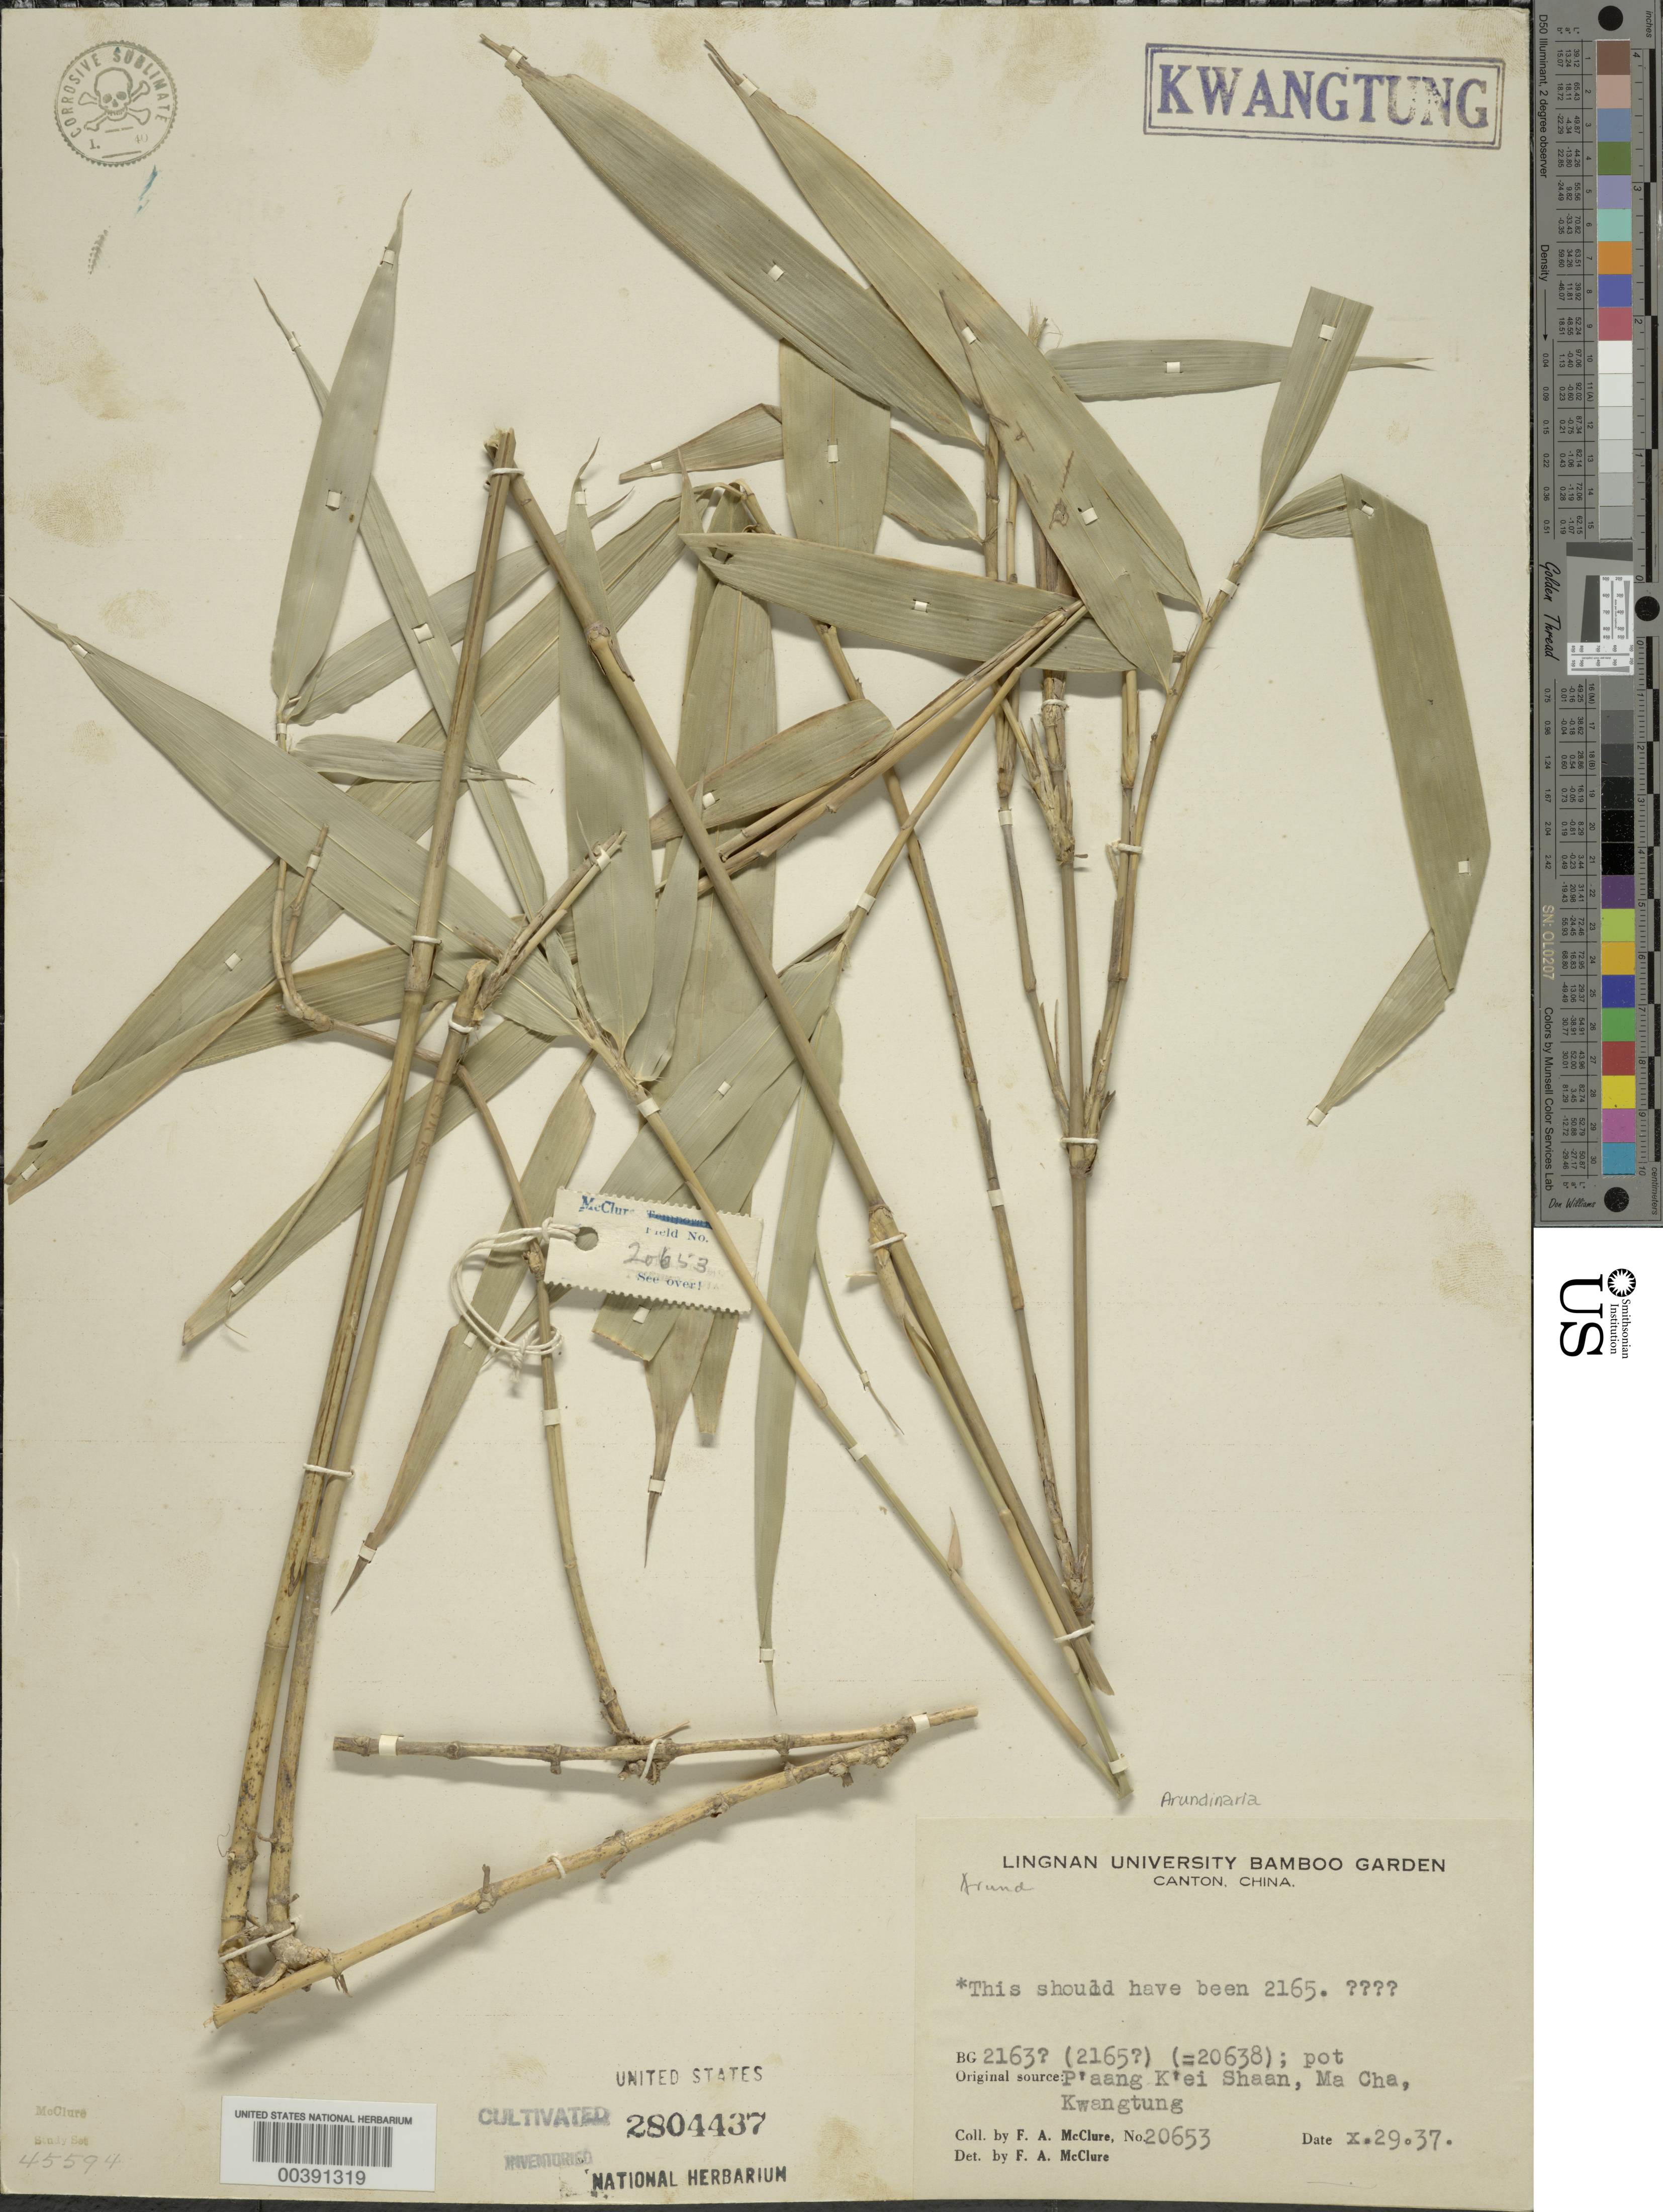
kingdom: Plantae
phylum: Tracheophyta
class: Liliopsida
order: Poales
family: Poaceae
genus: Arundinaria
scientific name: Arundinaria sp.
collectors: F. A. McClure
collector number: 20653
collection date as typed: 29 Oct 1937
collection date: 1937-10-29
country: China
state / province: Guangdong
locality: P'aang k'ei shaan, ma cha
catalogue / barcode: US 2804437